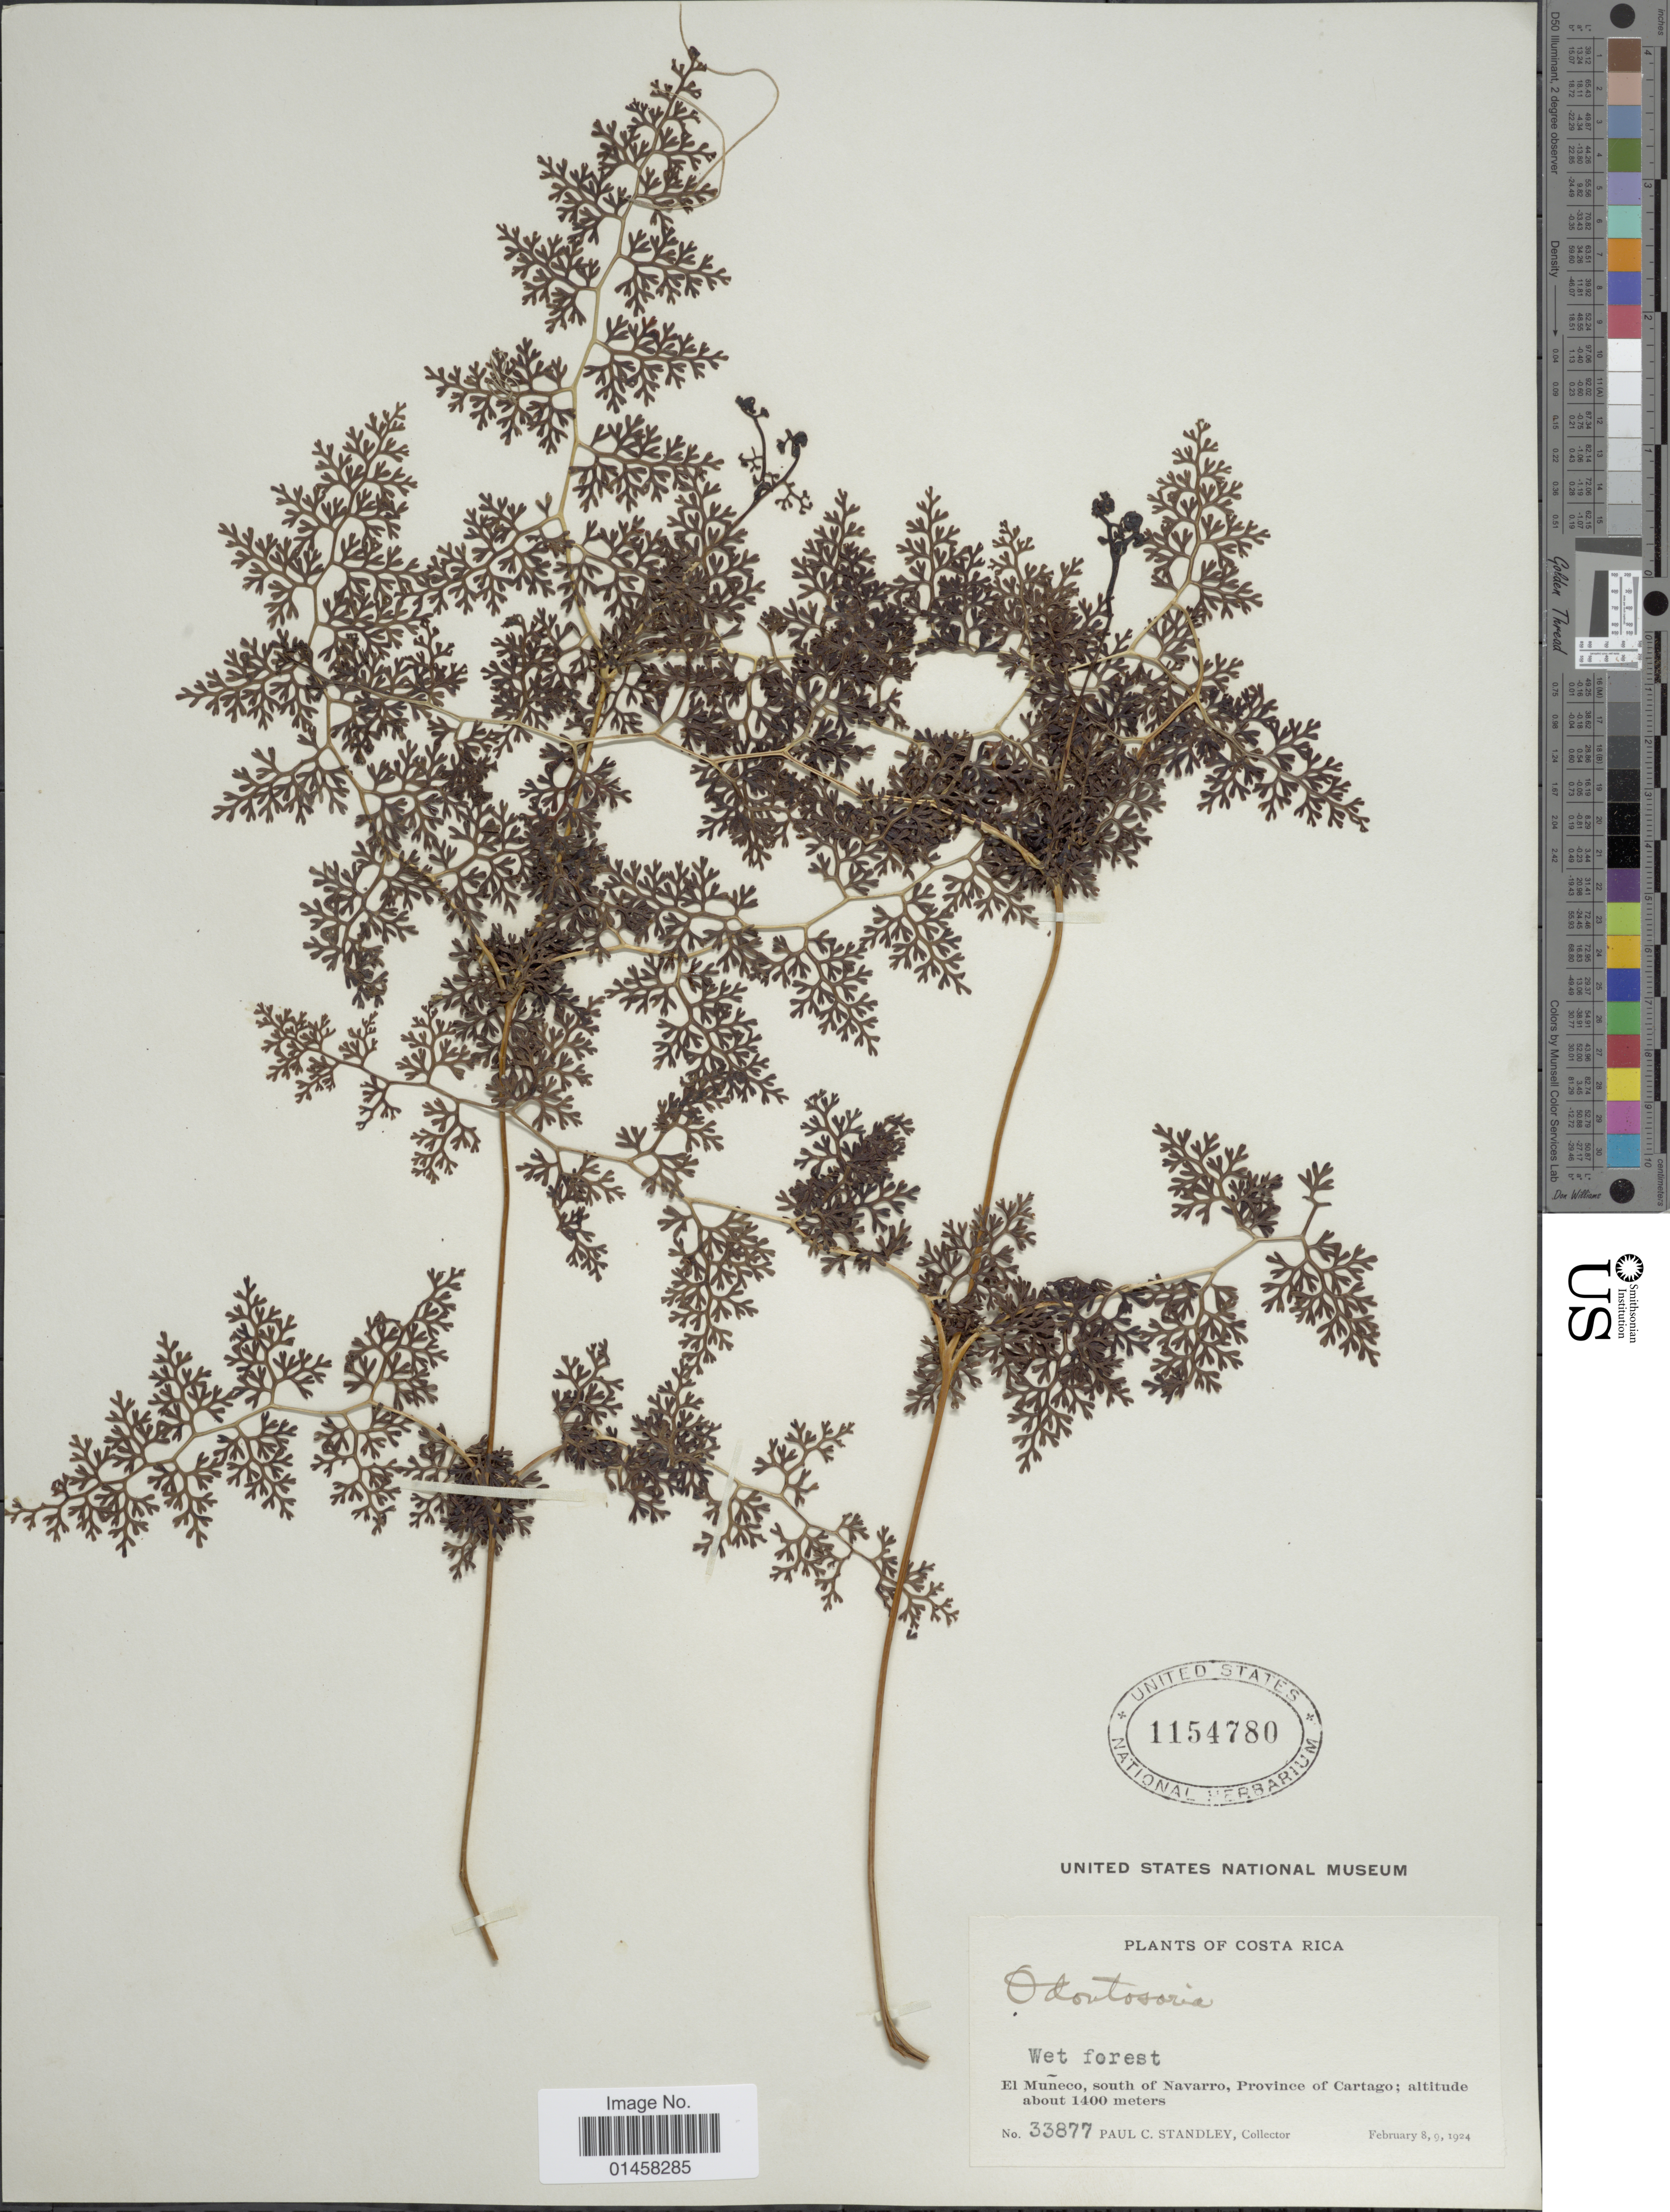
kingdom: Plantae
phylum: Tracheophyta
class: Polypodiopsida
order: Polypodiales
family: Lindsaeaceae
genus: Odontosoria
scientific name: Odontosoria gymnogrammoides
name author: Christ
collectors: P. C. Standley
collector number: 33877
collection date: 1924-02-08/1924-02-09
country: Costa Rica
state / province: Cartago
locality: El Muñeco, south of Navarro, Province of Cartago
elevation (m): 1400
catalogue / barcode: US 1154780